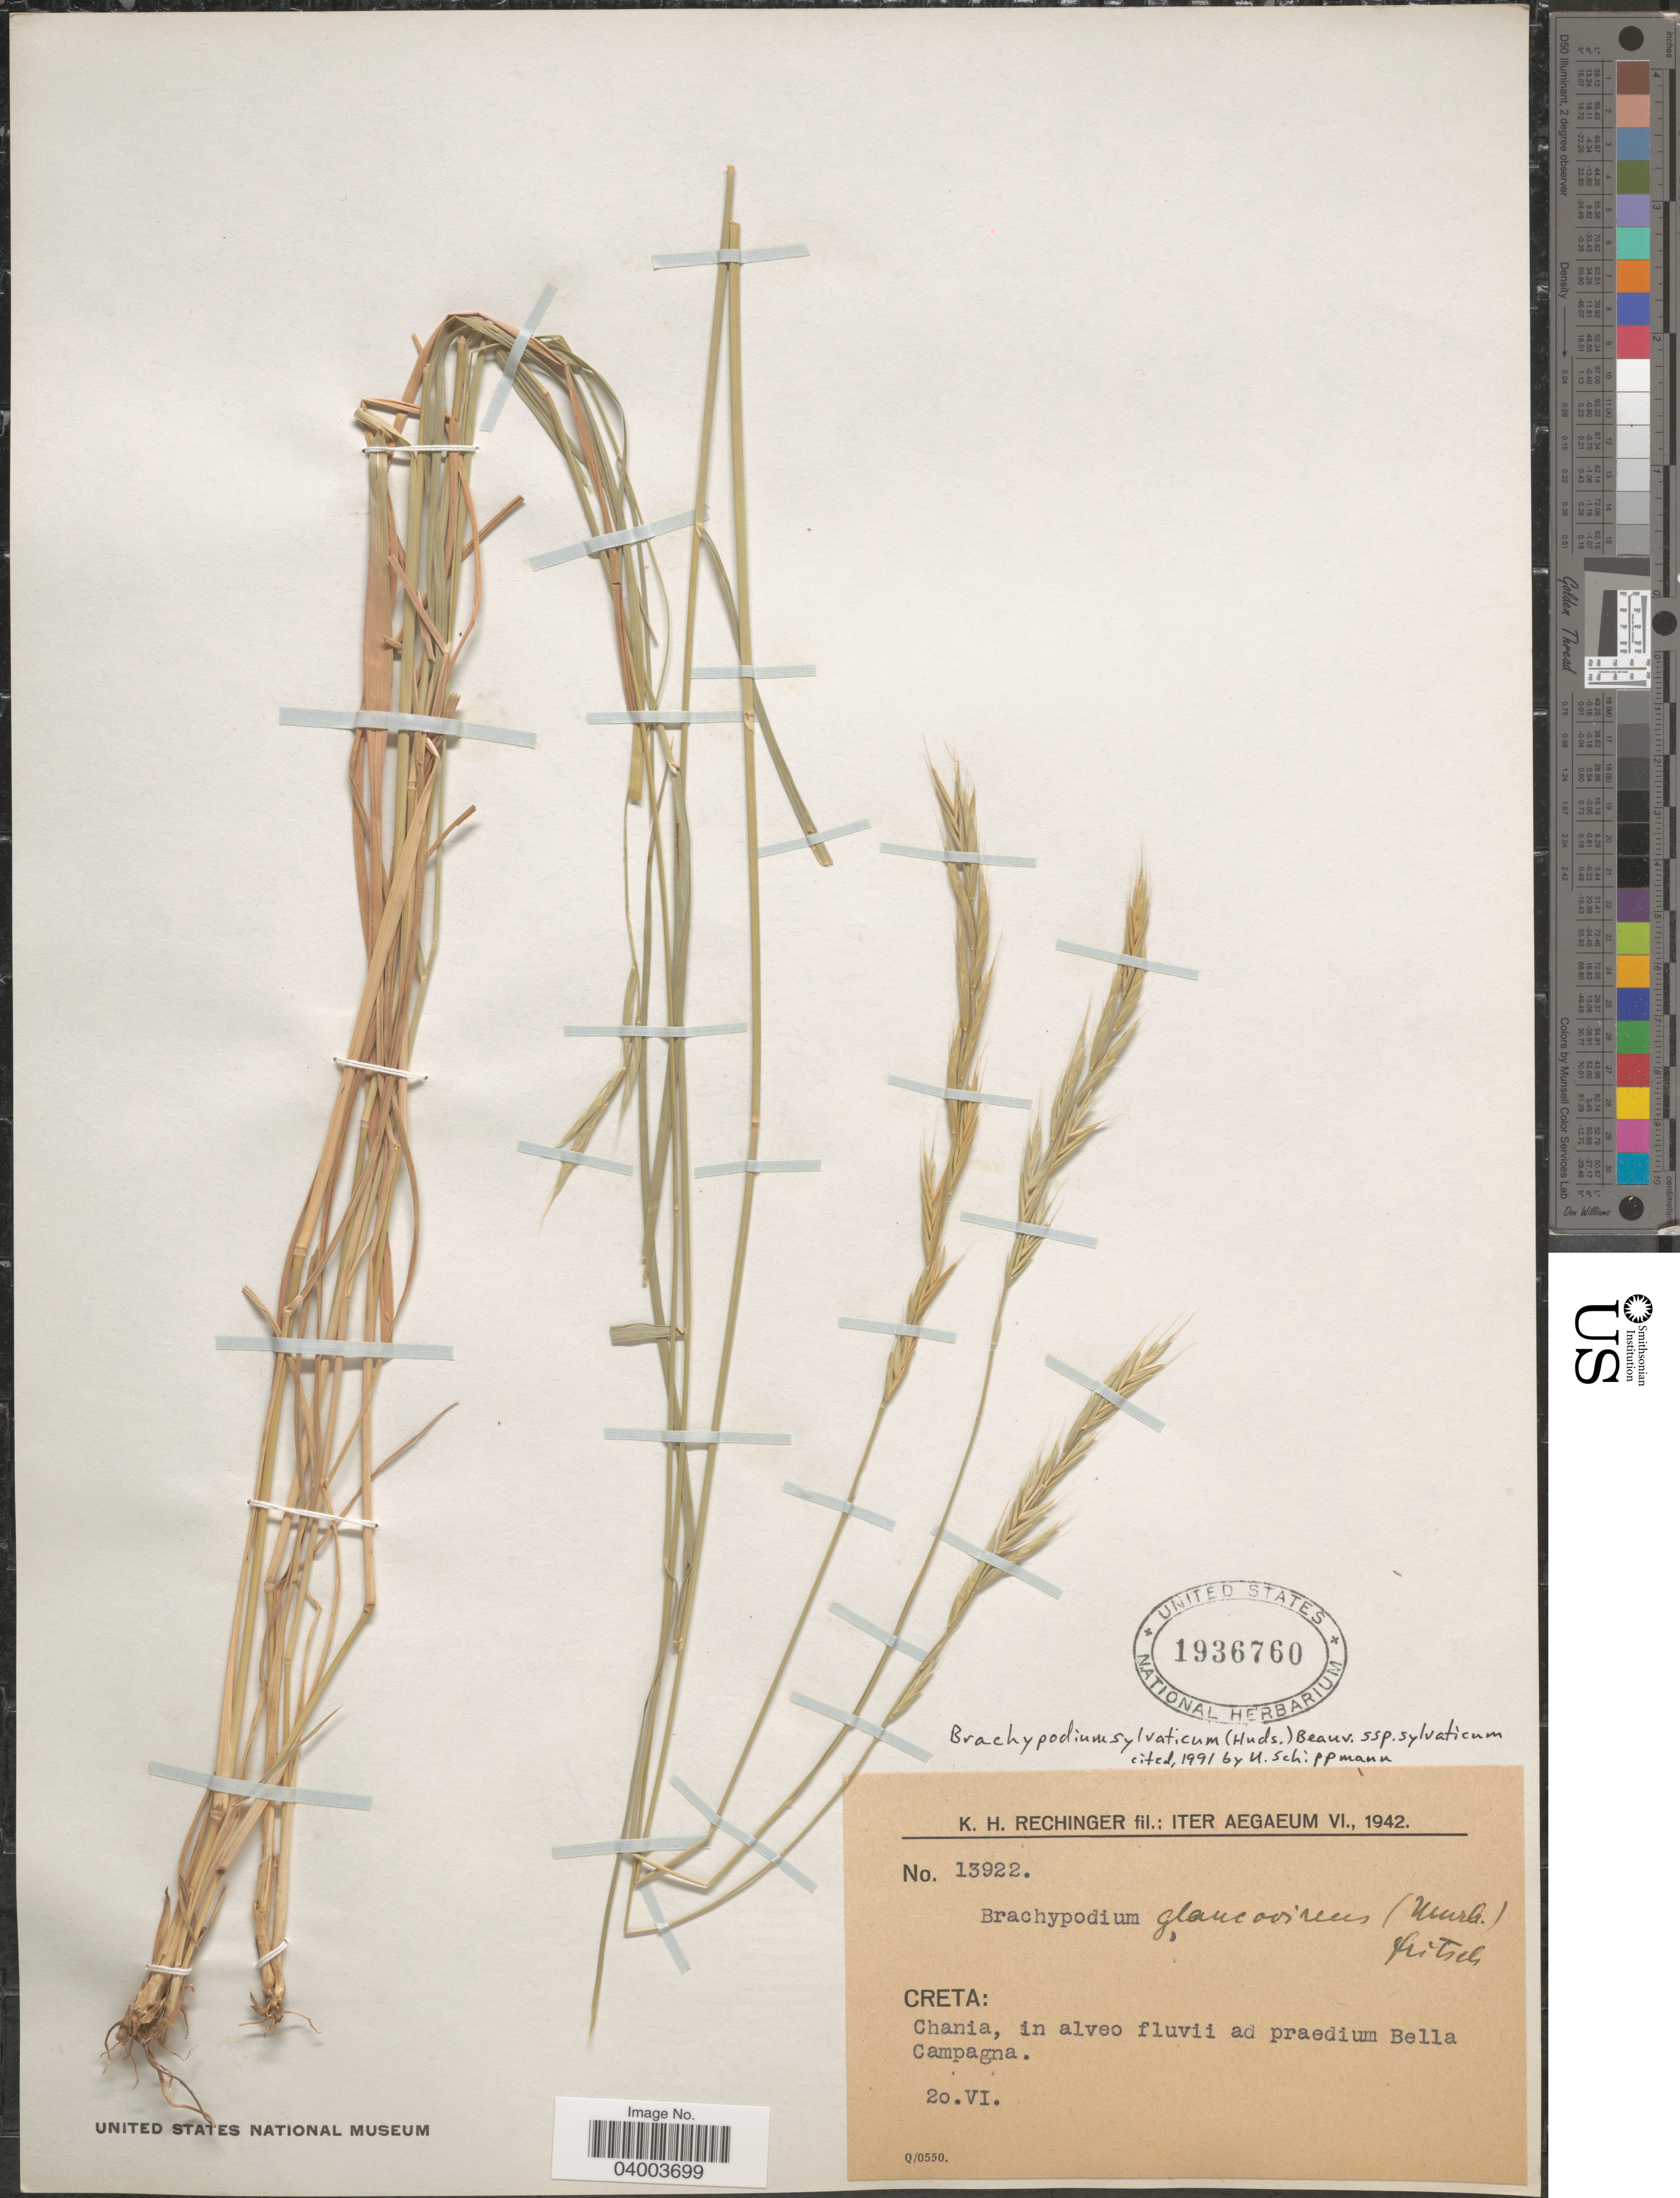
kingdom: Plantae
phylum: Tracheophyta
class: Liliopsida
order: Poales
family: Poaceae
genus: Brachypodium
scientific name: Brachypodium sylvaticum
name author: (Huds.) P. Beauv.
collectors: K. H. Rechinger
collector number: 13922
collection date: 1942-06-20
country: Greece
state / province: Crete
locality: Aegaeum. Creta: Chania, in alveo fluvii ad praedium Bella Campagna.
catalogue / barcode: US 1936760